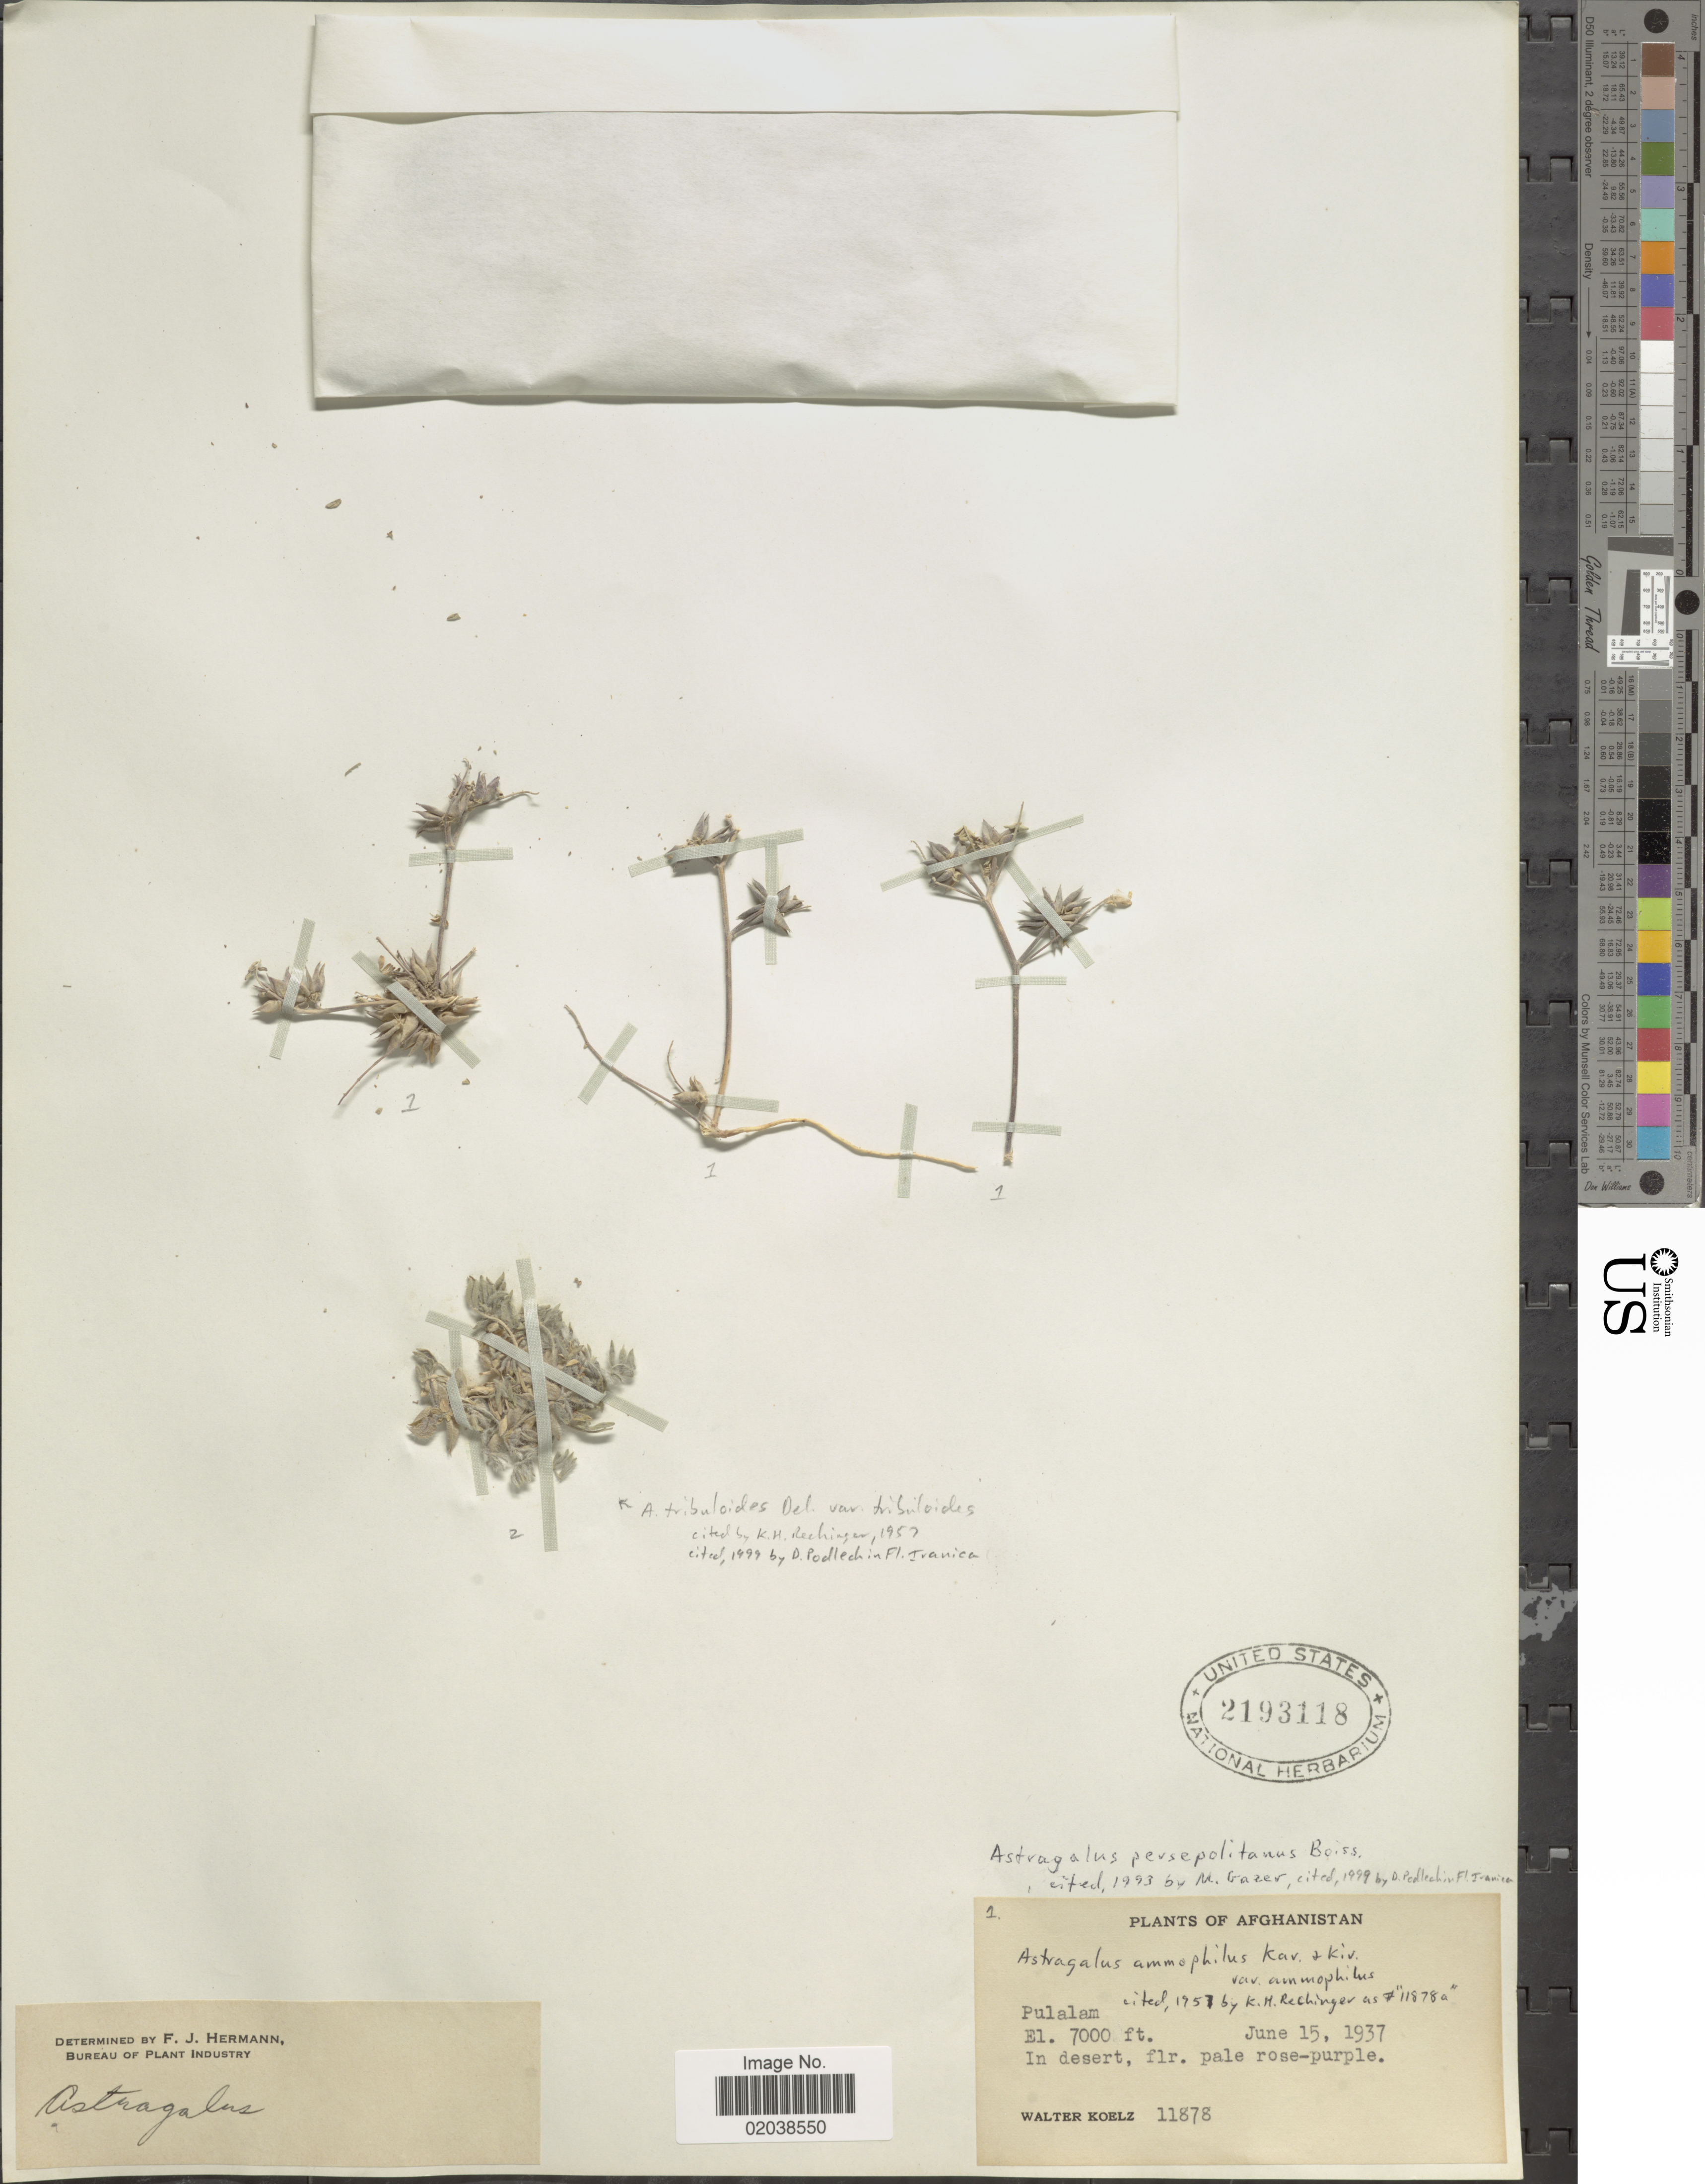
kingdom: Plantae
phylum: Tracheophyta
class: Magnoliopsida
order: Fabales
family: Fabaceae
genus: Astragalus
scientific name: Astragalus persepolitanus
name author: Boiss.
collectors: W. N. Koelz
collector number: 11878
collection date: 1937-06-01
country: Afghanistan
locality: Pulalam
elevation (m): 2134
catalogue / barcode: US 2193118